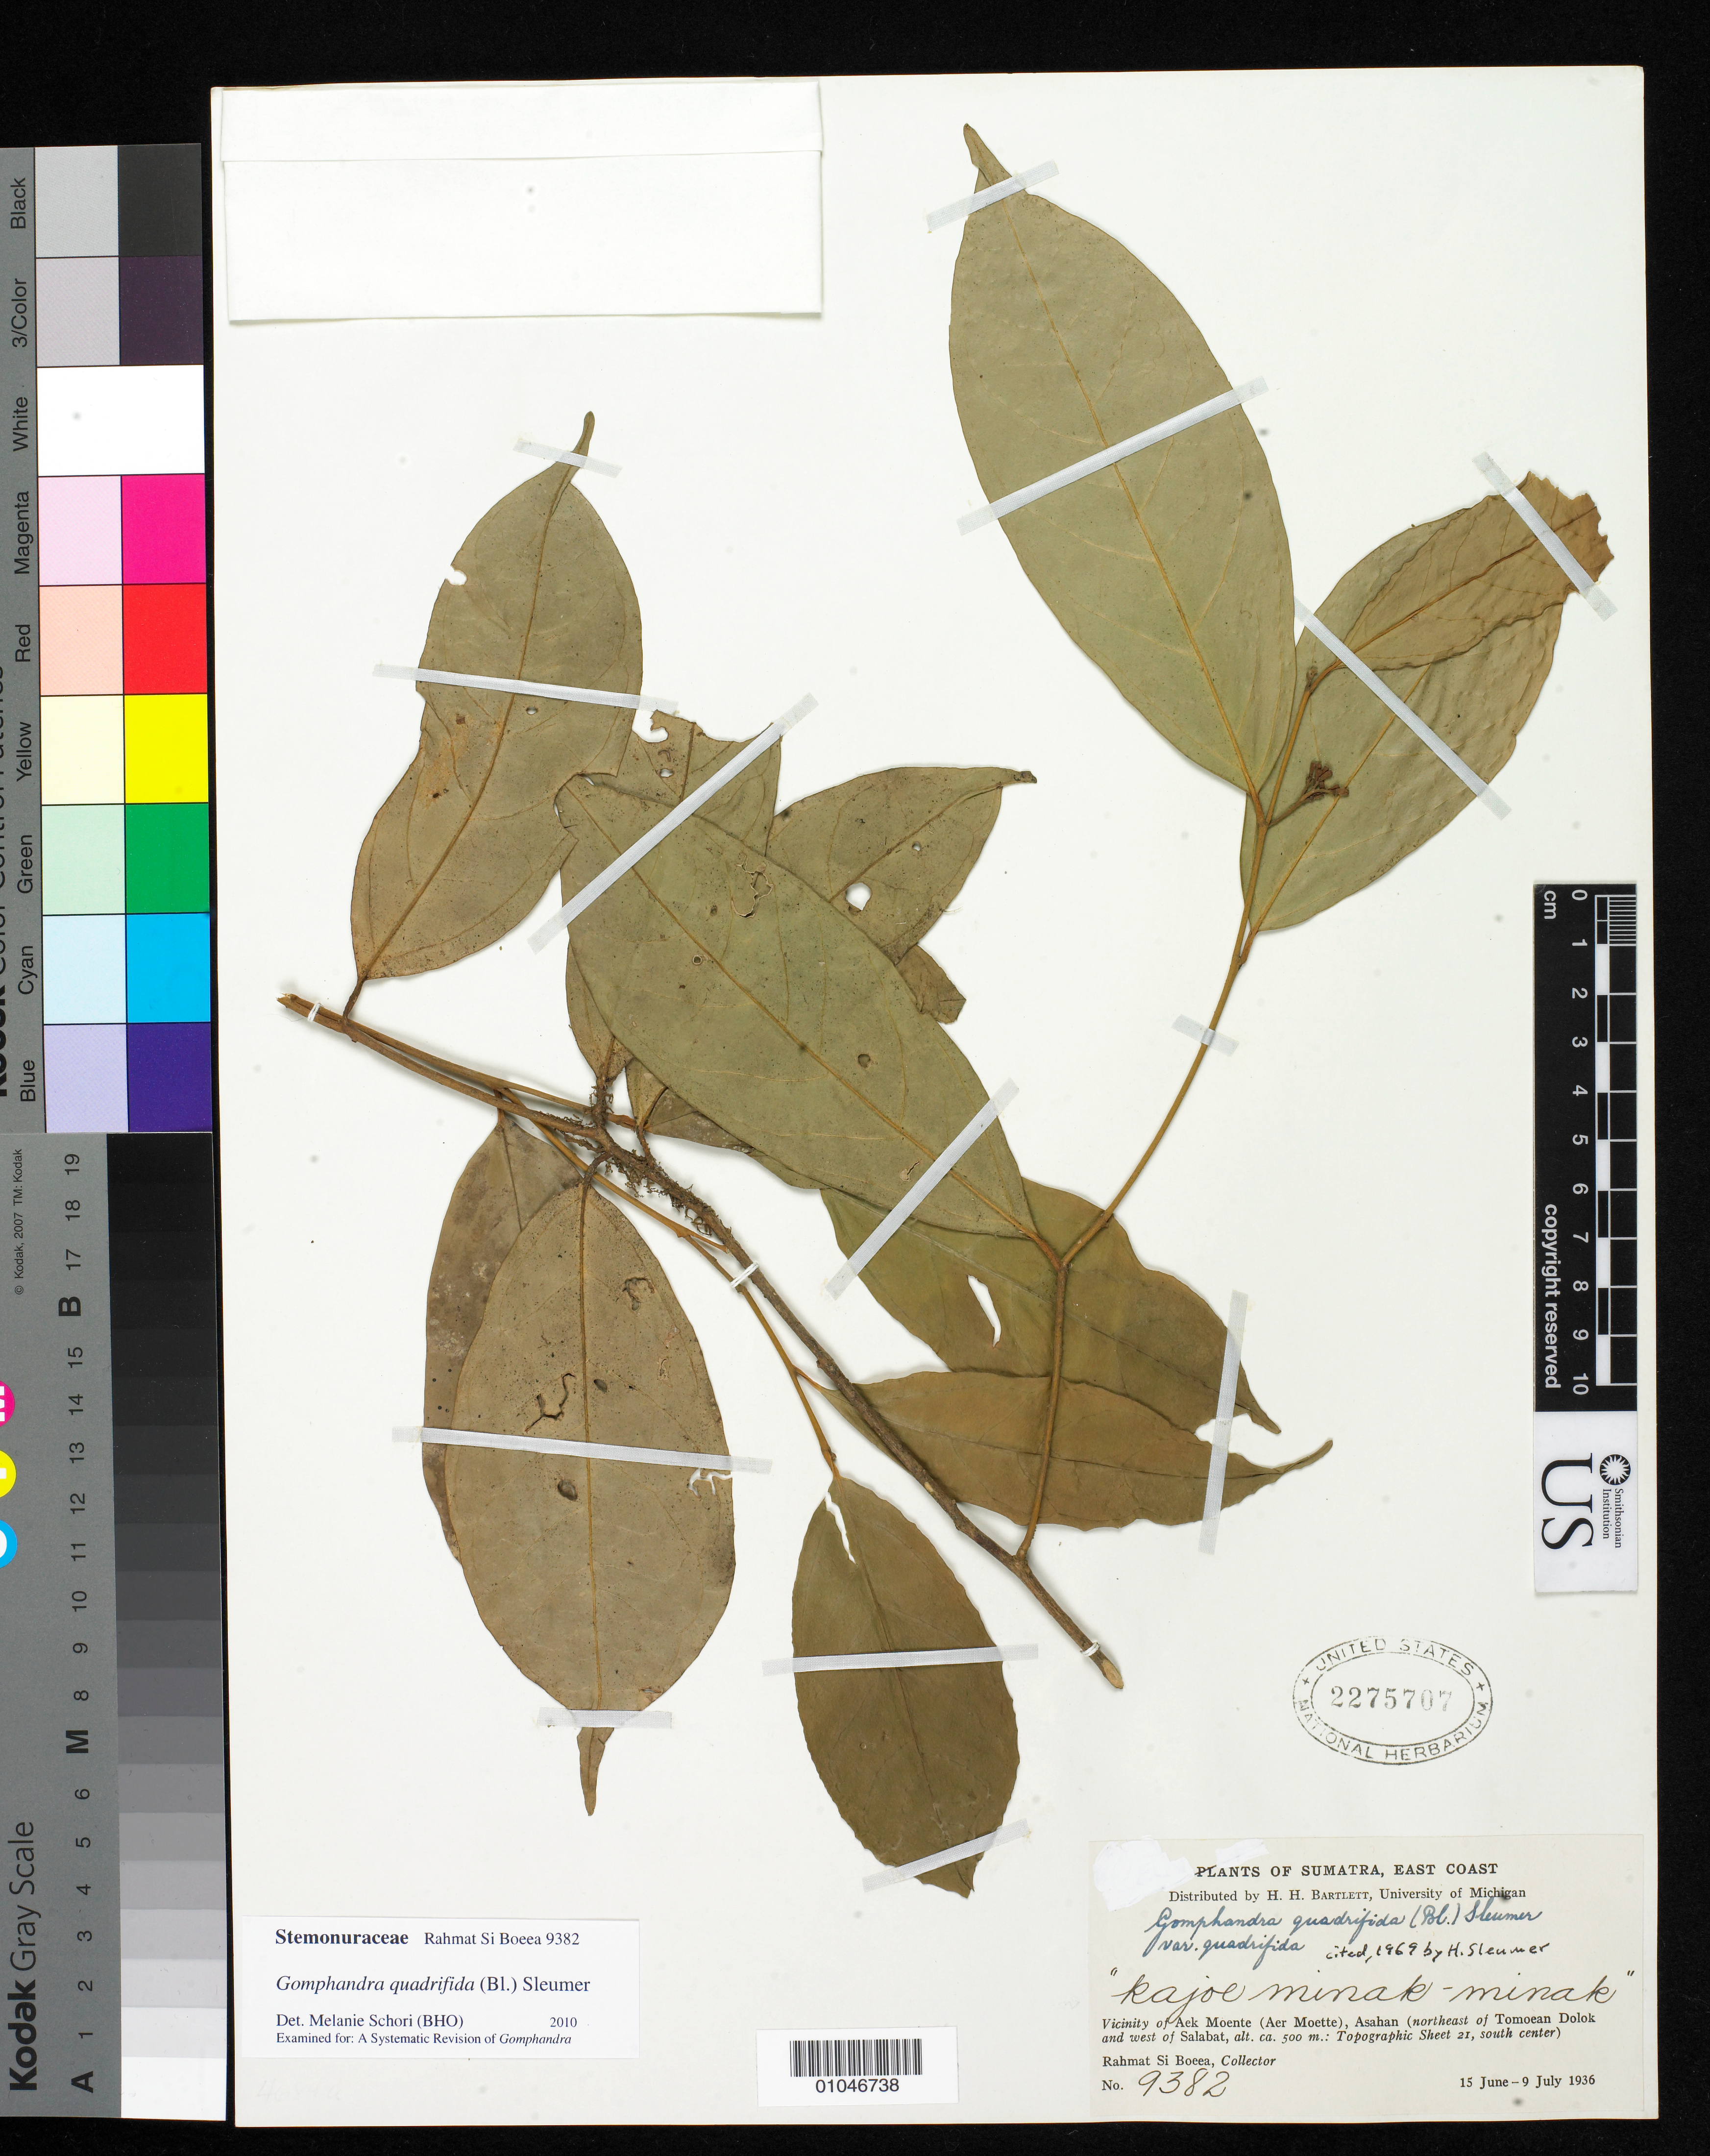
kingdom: Plantae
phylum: Tracheophyta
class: Magnoliopsida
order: Cardiopteridales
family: Stemonuraceae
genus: Gomphandra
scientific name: Gomphandra quadrifida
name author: (Blume) Sleumer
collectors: Rahmat Si Boeea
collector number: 9382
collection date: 1936-06-15/1936-07-09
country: Indonesia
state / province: Sumatra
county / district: Aceh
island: Sumatra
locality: (East Coast) Vicinity of Aek Moente (Aer Moette)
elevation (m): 500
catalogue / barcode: US 2275707